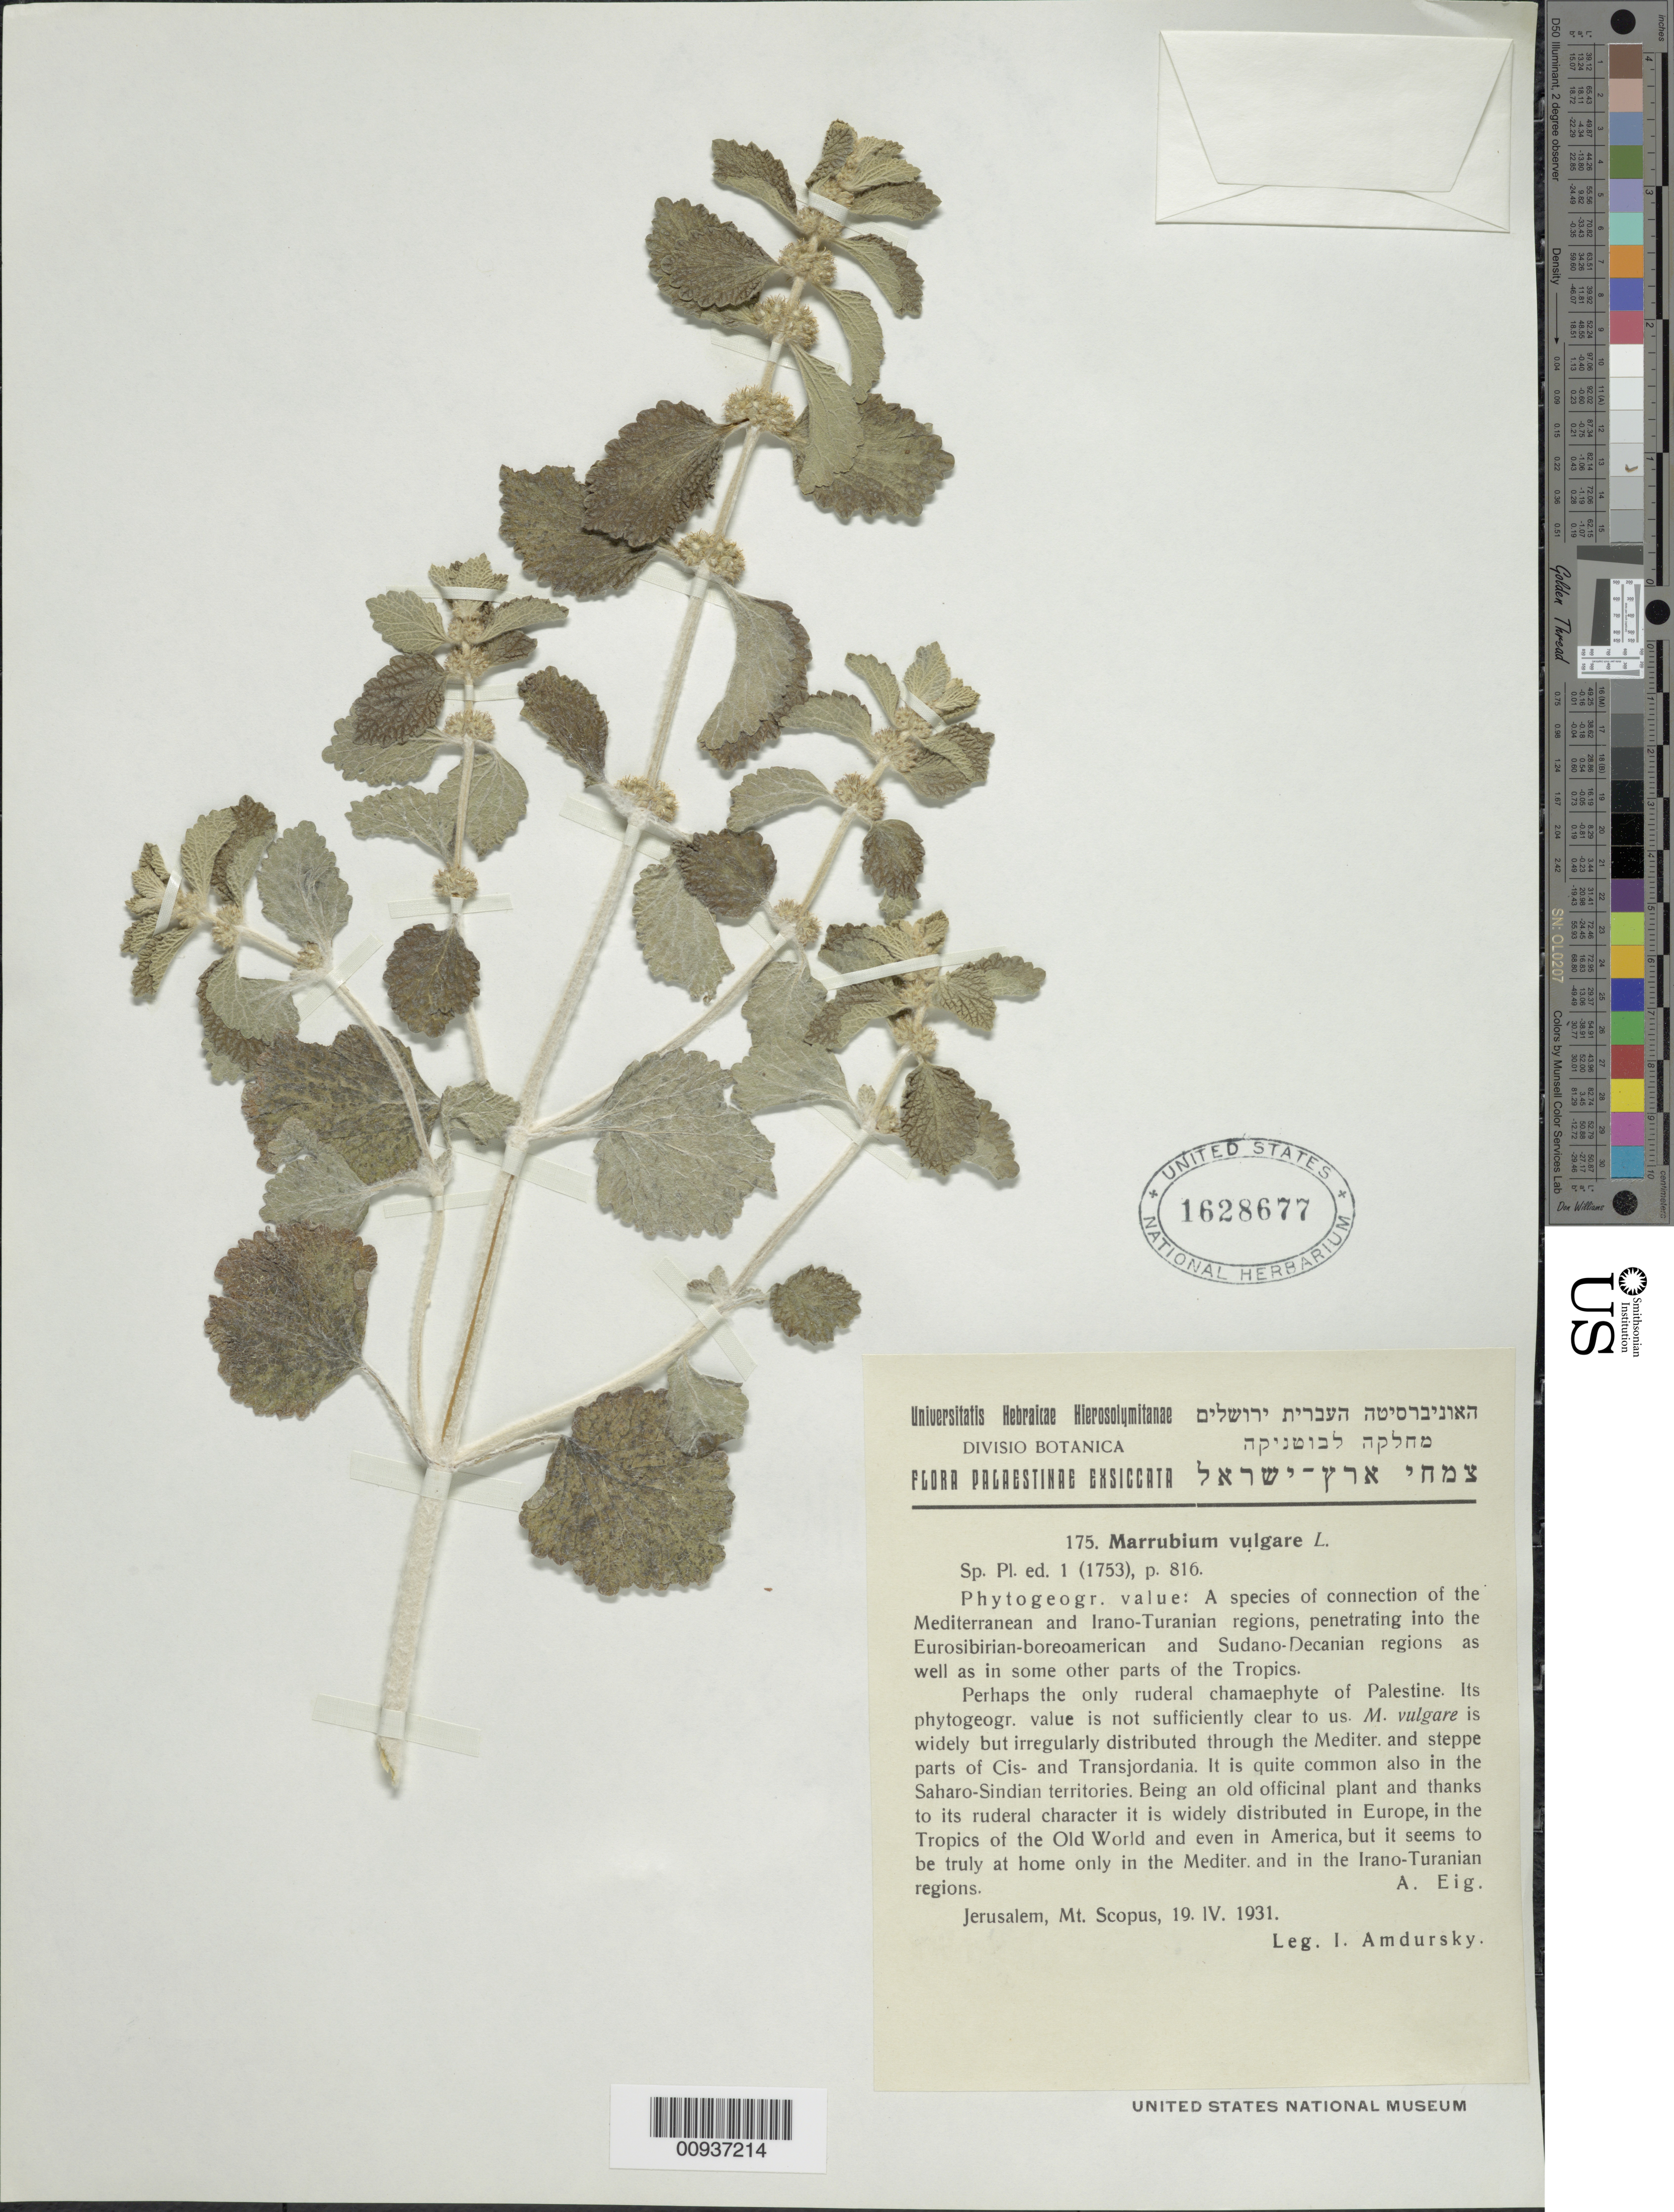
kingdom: Plantae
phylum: Tracheophyta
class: Magnoliopsida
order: Lamiales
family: Lamiaceae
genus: Marrubium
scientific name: Marrubium vulgare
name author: L.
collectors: I. Amdursky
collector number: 175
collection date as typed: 19 Apr 1931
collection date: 1931-04-19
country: Israel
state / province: Jerusalem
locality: Jerusalem, Mt. Scopus.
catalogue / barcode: US 1628677